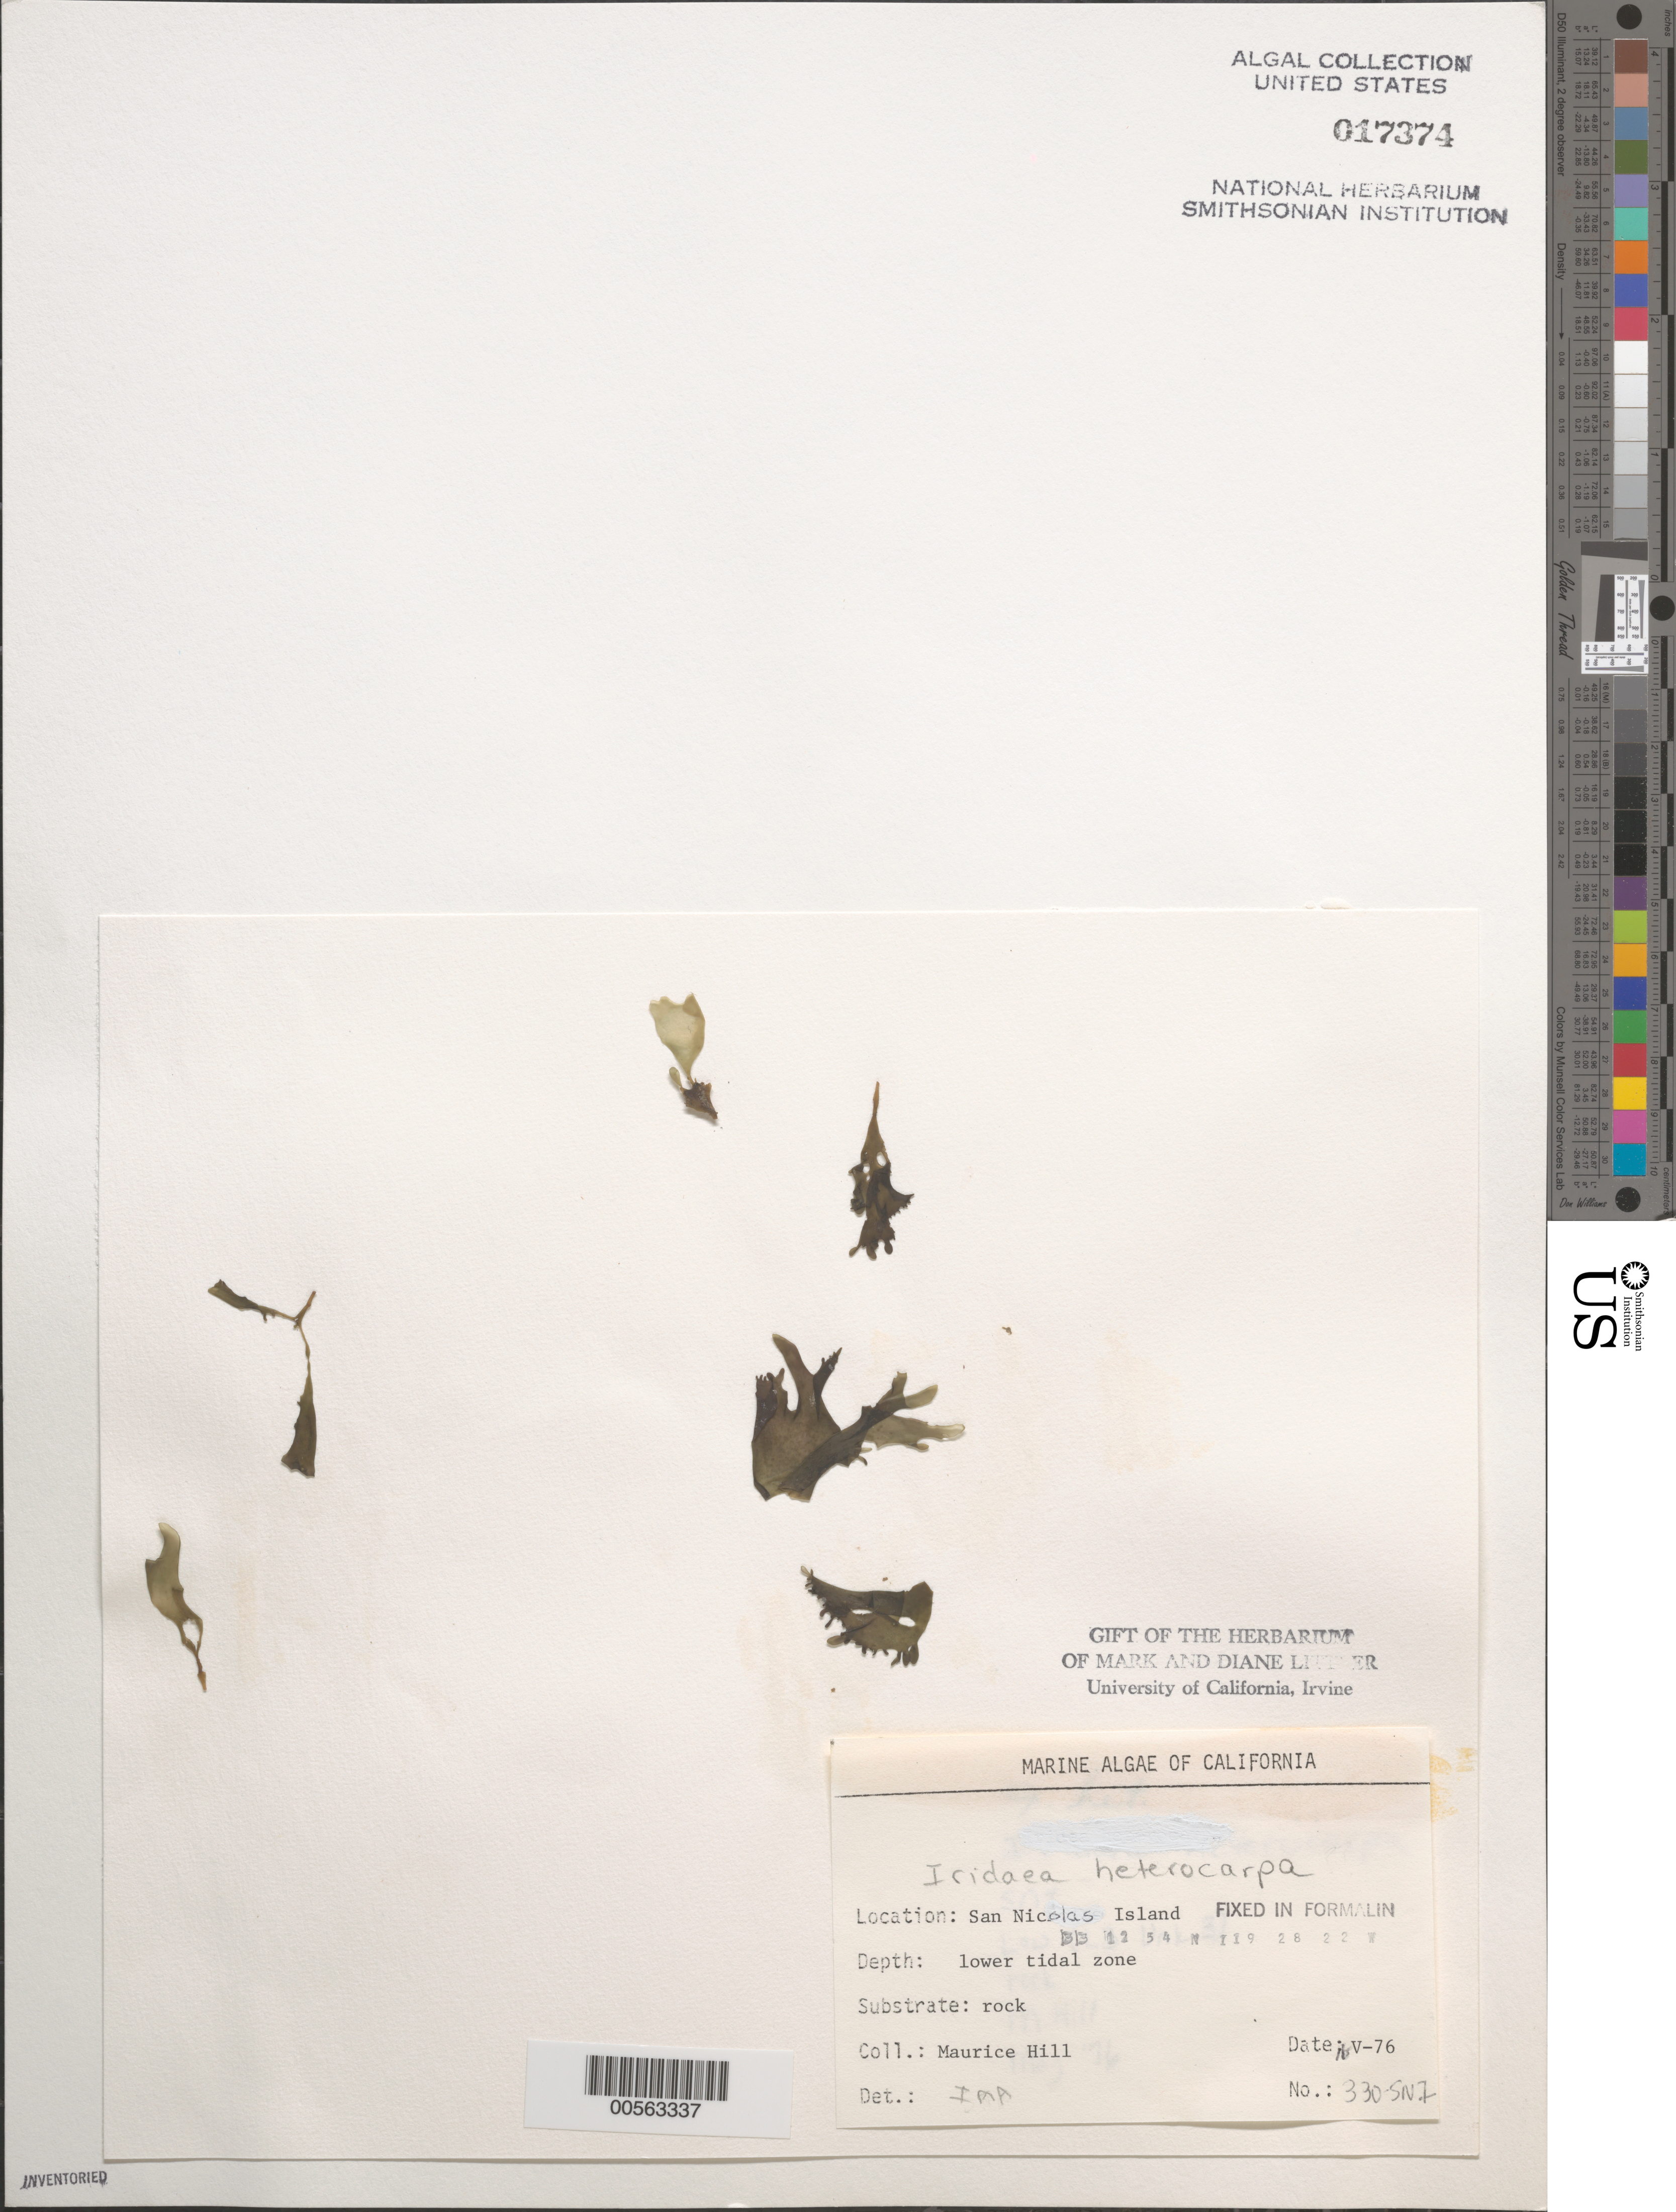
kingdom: Plantae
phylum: Rhodophyta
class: Florideophyceae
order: Gigartinales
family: Gigartinaceae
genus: Chondrus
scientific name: Chondrus crispus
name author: Stackh.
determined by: Algae name updating Project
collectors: M. Hill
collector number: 330-sni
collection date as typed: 16 May 1976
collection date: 1976-05-16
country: United States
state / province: California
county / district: Ventura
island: San Nicolas Island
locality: Dutch Harbor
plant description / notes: BLM-SOCALBIGHT Rocky Intertidal Survey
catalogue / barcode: US 17374